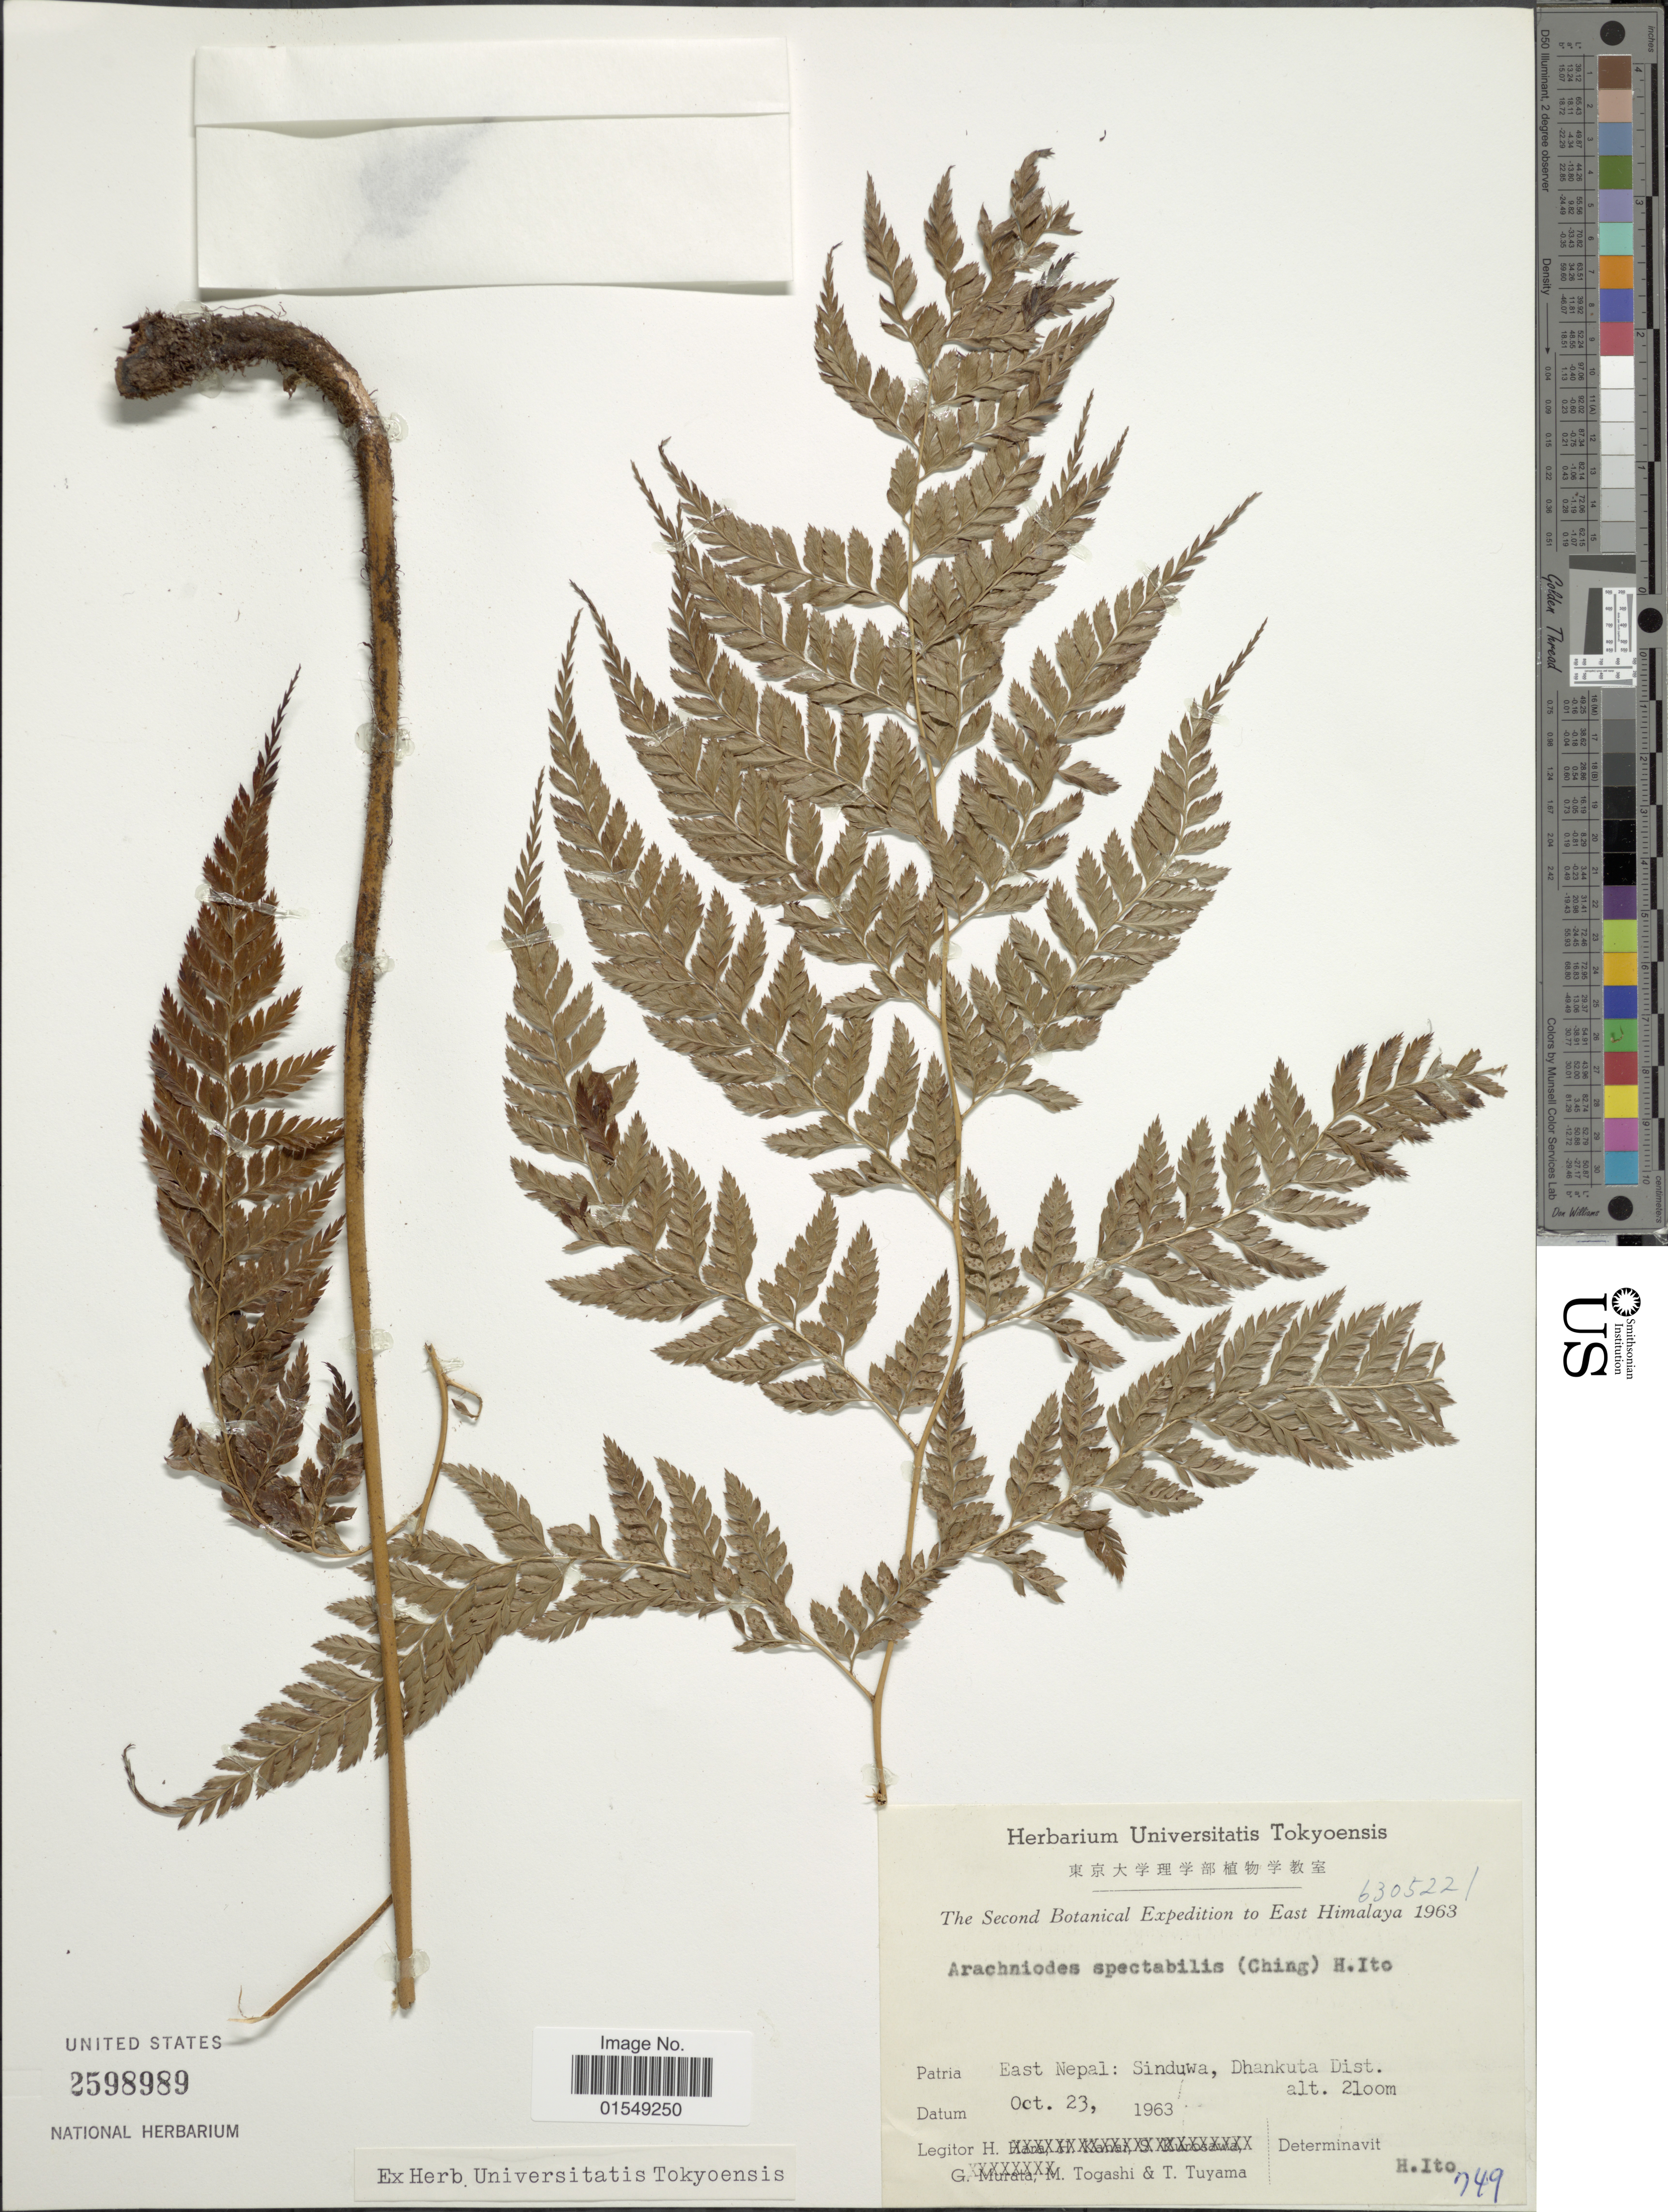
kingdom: Plantae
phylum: Tracheophyta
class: Polypodiopsida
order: Polypodiales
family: Dryopteridaceae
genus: Arachniodes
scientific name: Arachniodes spectabilis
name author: (Ching) Ching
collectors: M. Togashi & T. Tuyama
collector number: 6305221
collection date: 1963-10-23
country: Nepal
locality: Patria East Nepal: Sinduwa, Dhankuta Dist.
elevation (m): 2100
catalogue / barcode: US 2598989